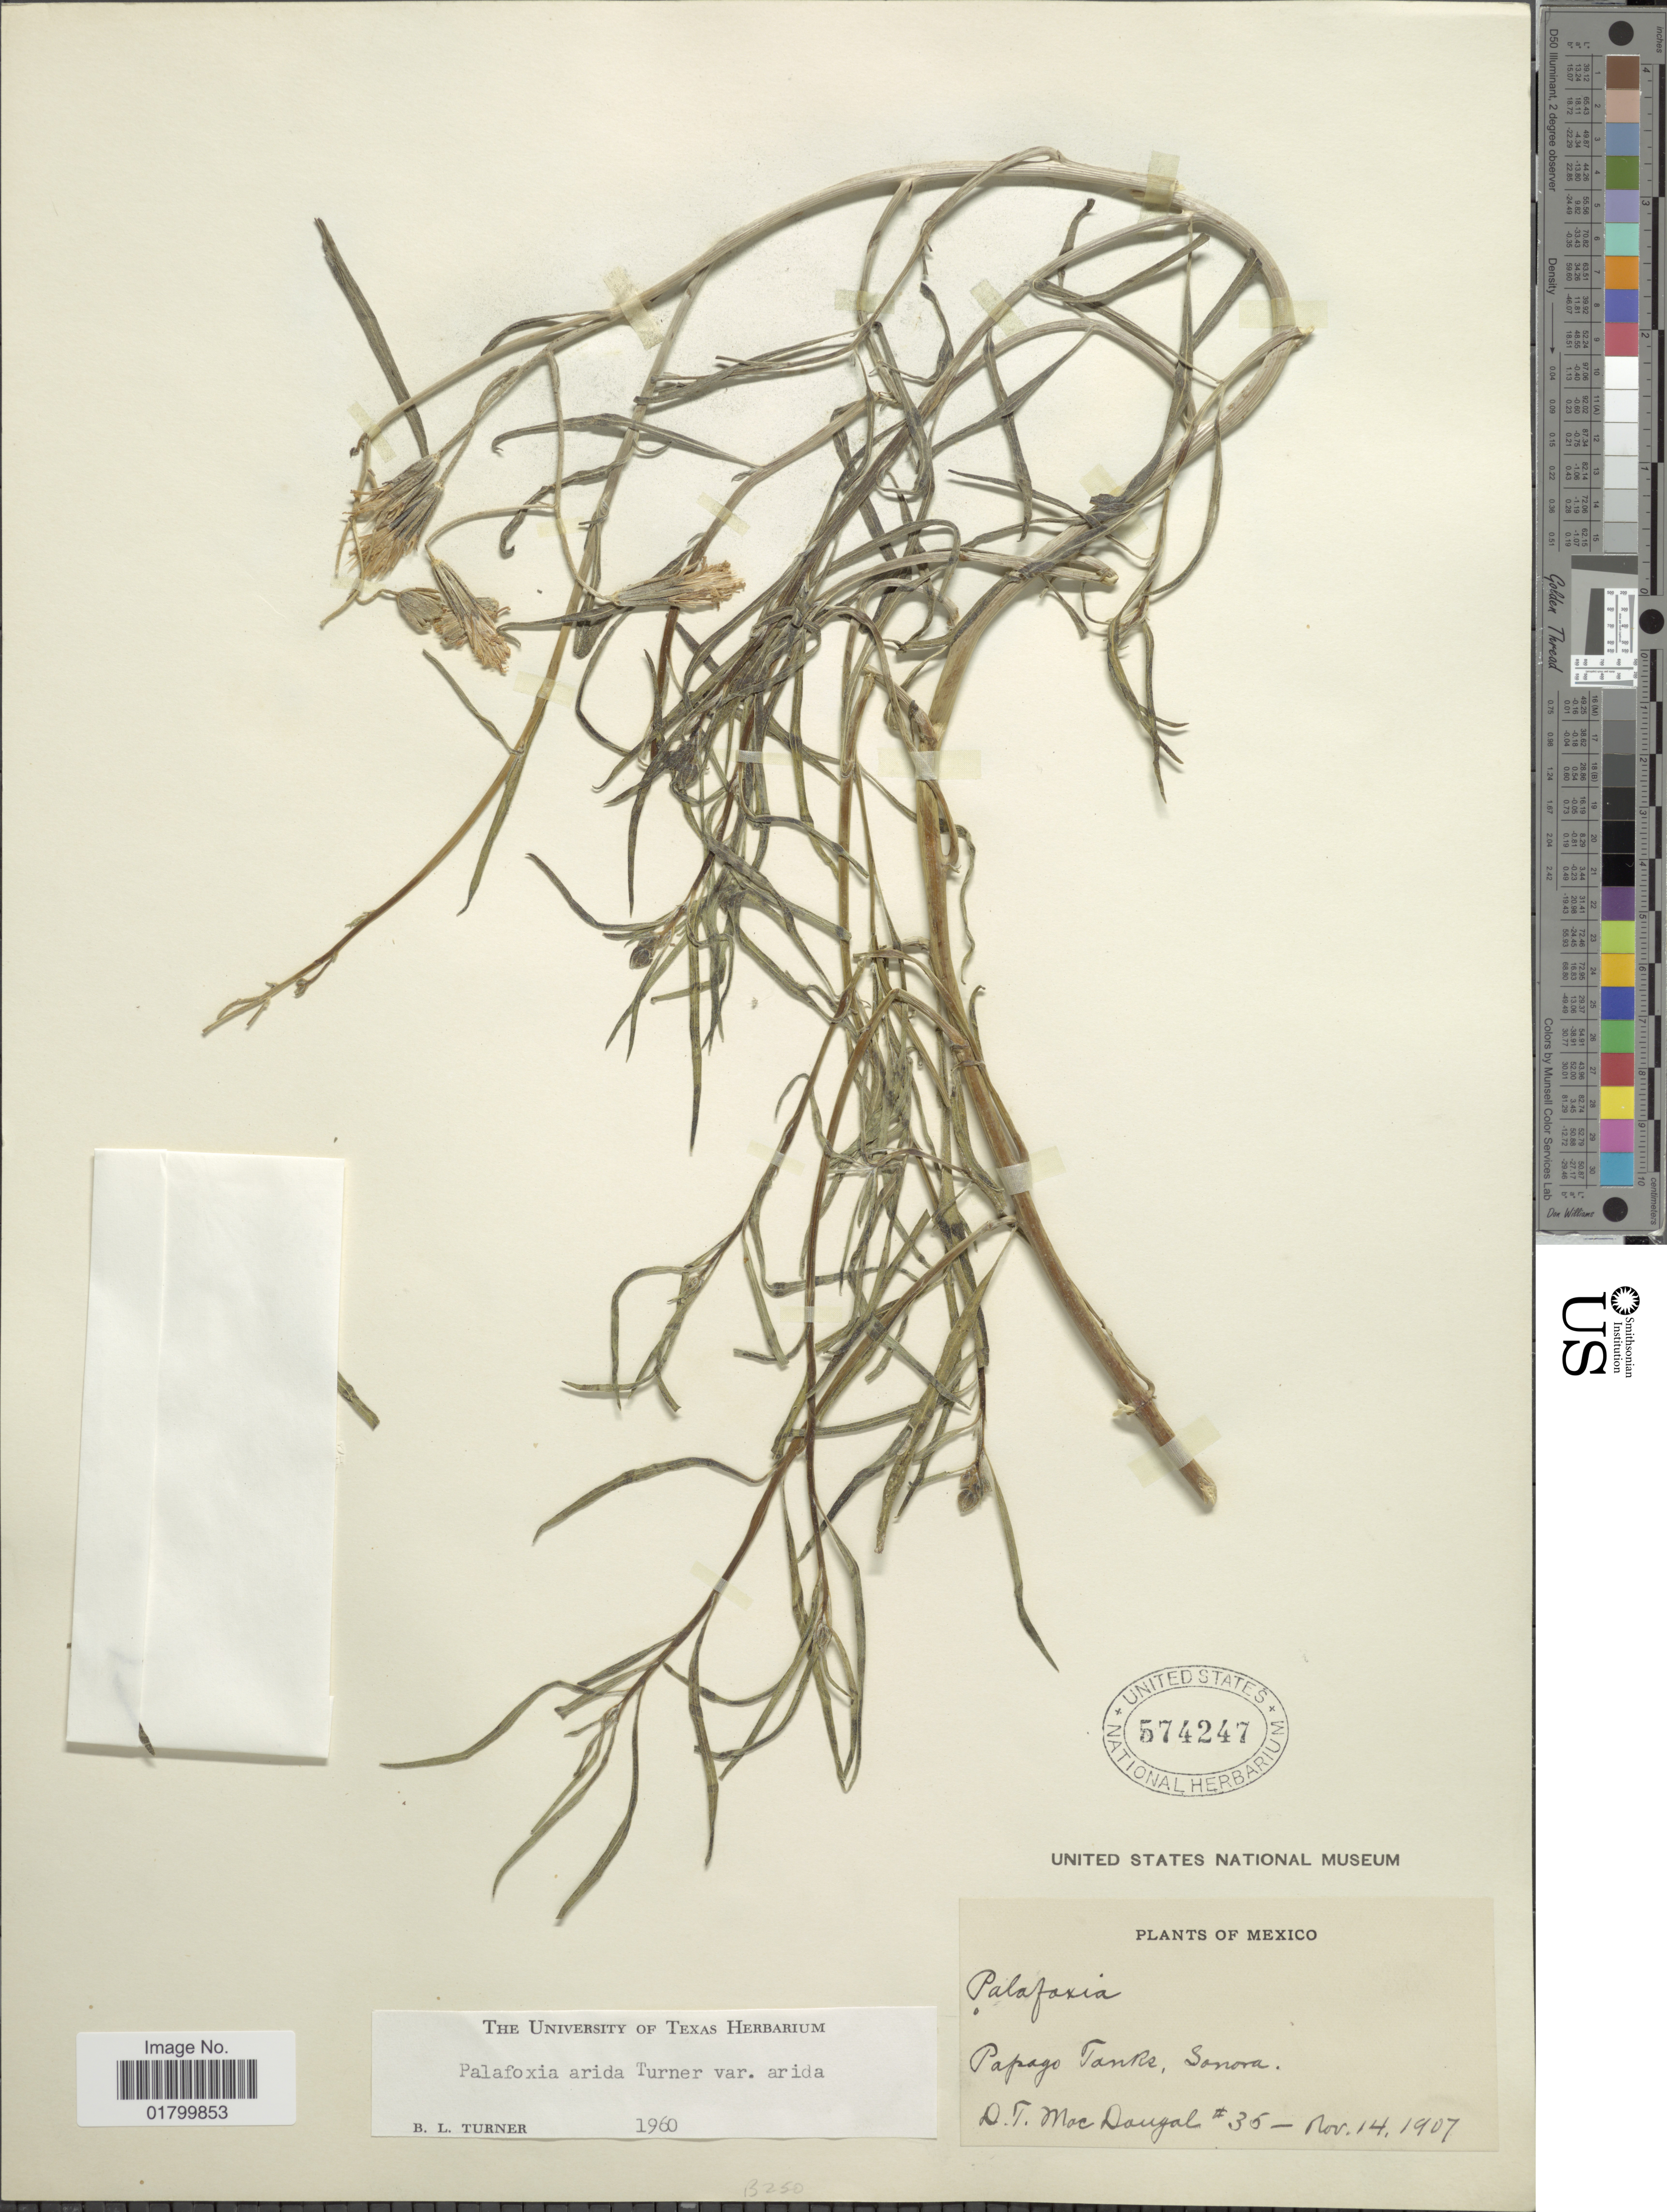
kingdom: Plantae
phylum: Tracheophyta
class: Magnoliopsida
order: Asterales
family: Asteraceae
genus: Palafoxia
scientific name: Palafoxia arida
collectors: D. T. MacDougal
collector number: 35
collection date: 1907-11-14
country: Mexico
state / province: Sonora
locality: Papago Tanrs, Sonora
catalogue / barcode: US 574247